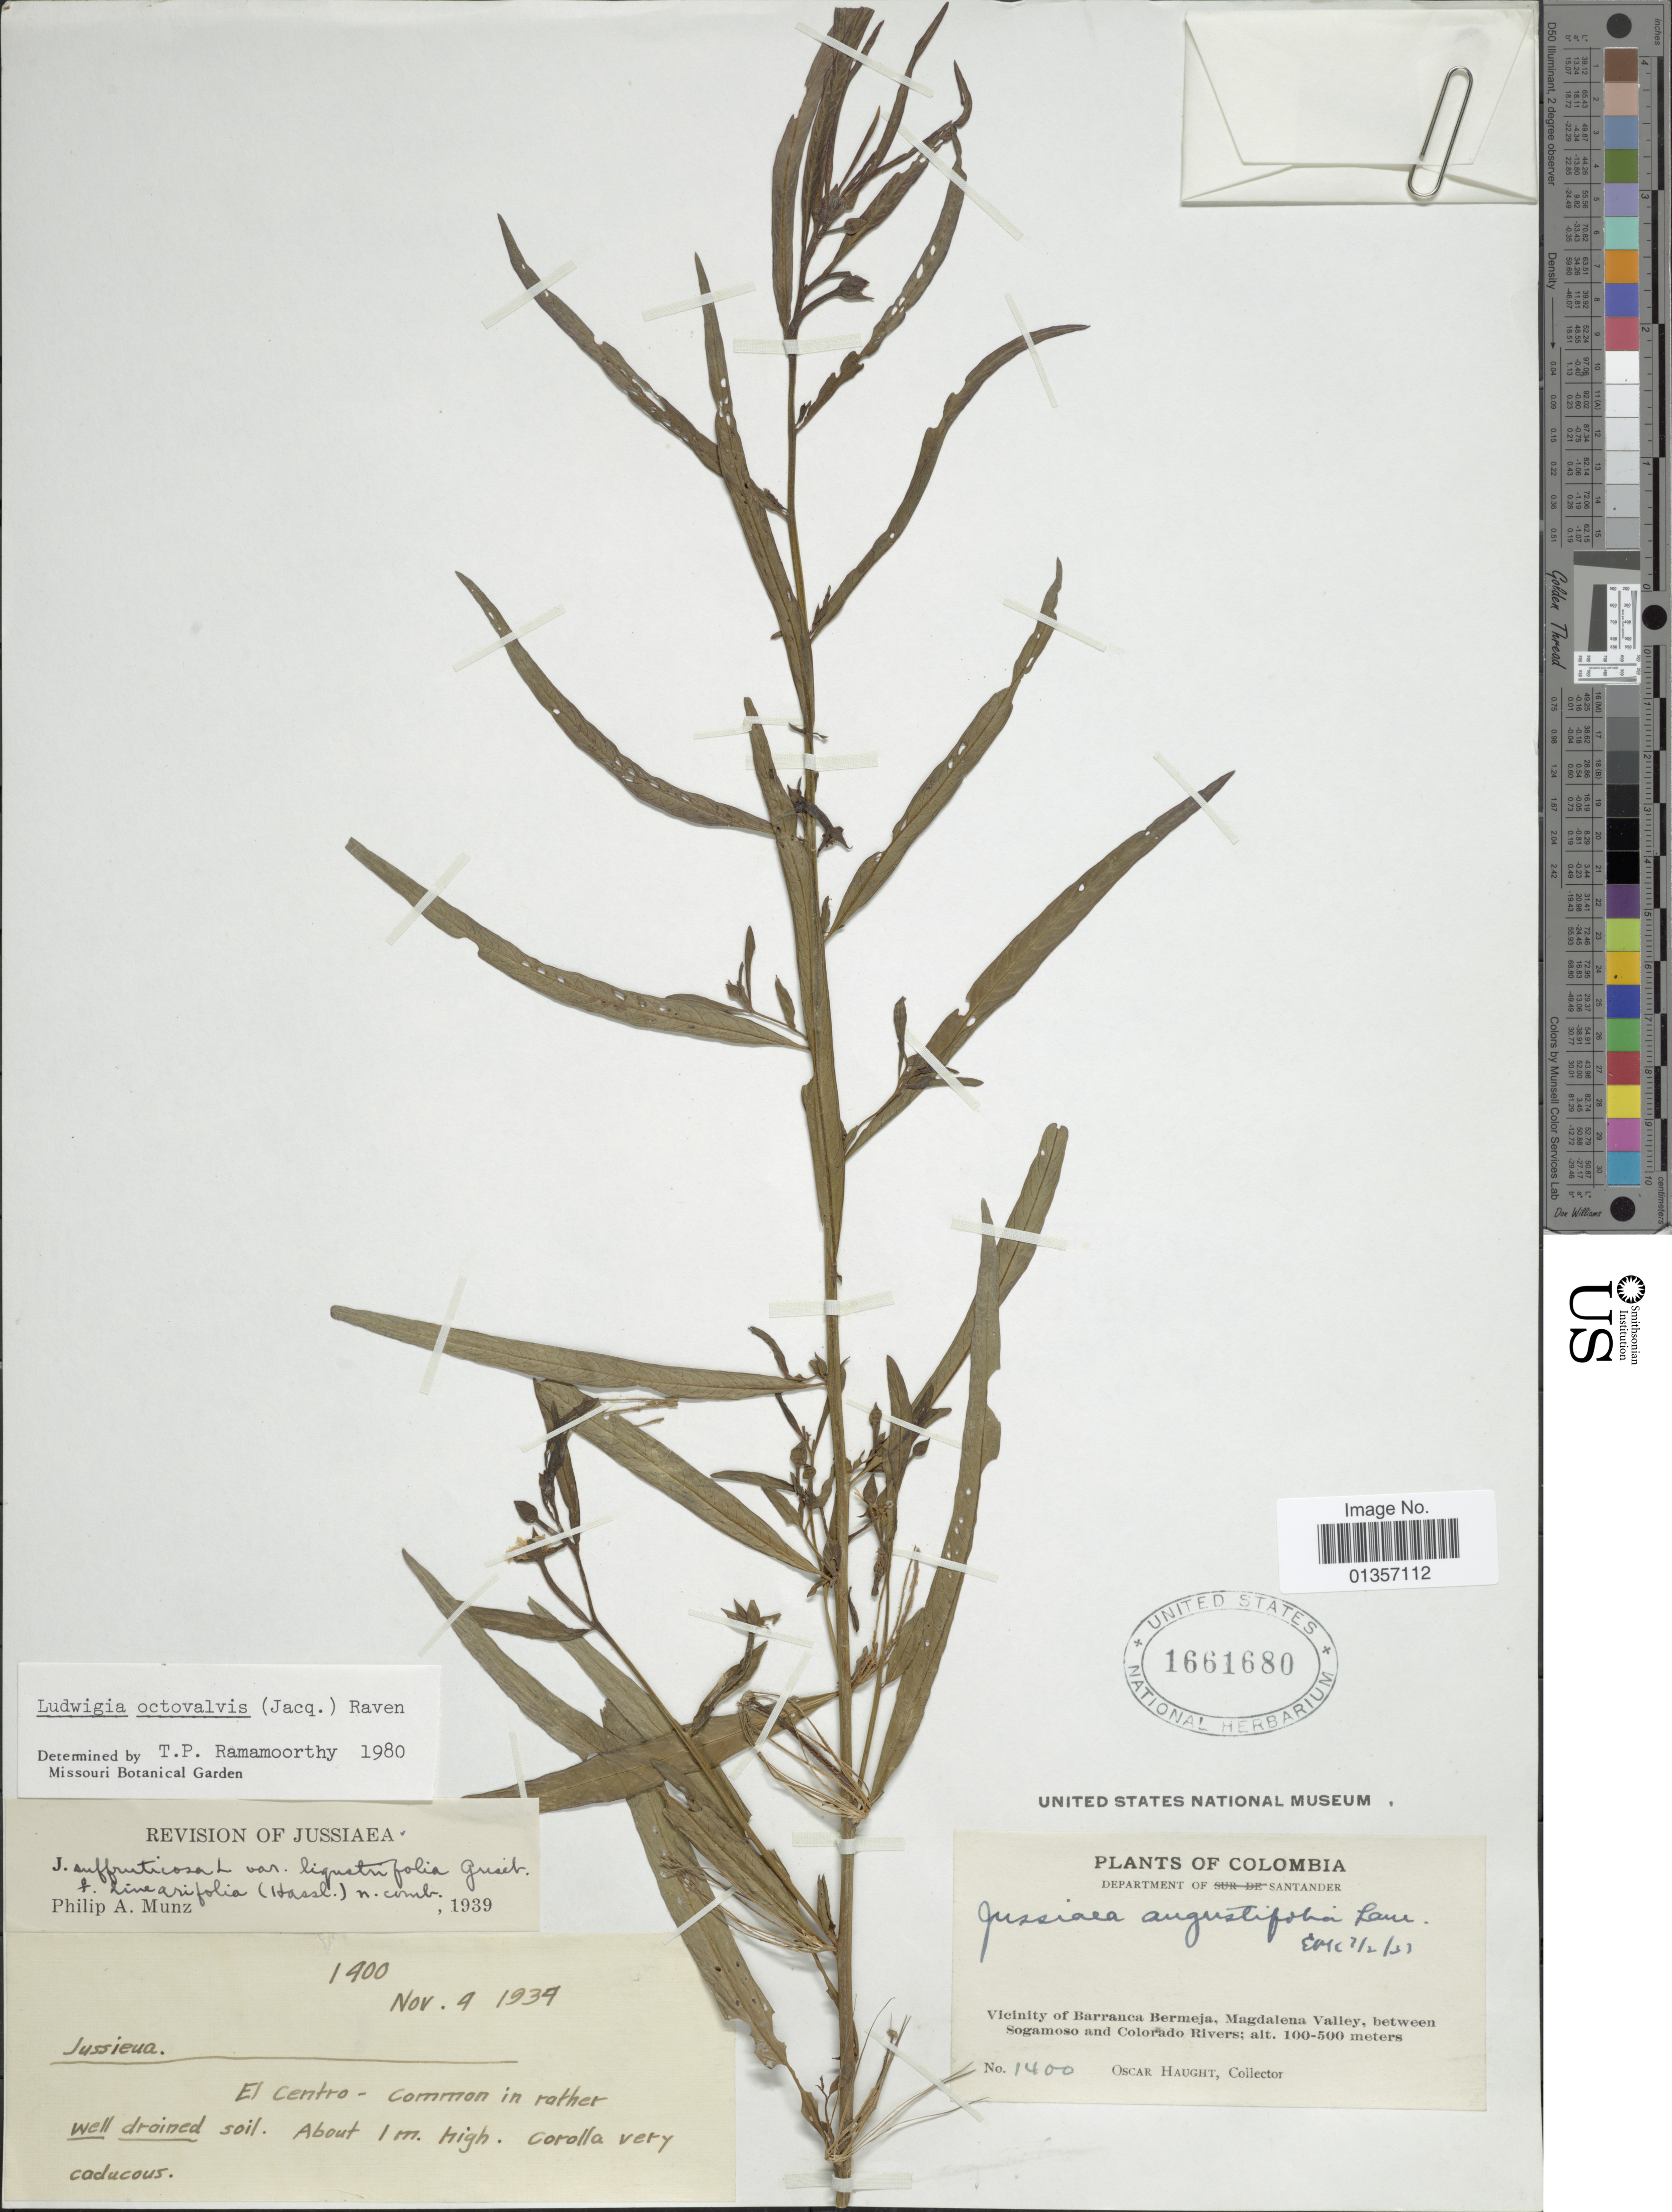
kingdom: Plantae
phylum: Tracheophyta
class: Magnoliopsida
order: Myrtales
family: Onagraceae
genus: Ludwigia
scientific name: Ludwigia octovalvis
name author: (Jacq.) P.H. Raven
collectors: O. L. Haught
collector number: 1400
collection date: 1939-11-04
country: Colombia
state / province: Santander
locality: Vicinity of Barranca Bermeja, Magdalena Valley, between Sogamoso and Colorado Rivers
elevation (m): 100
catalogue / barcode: US 1661680